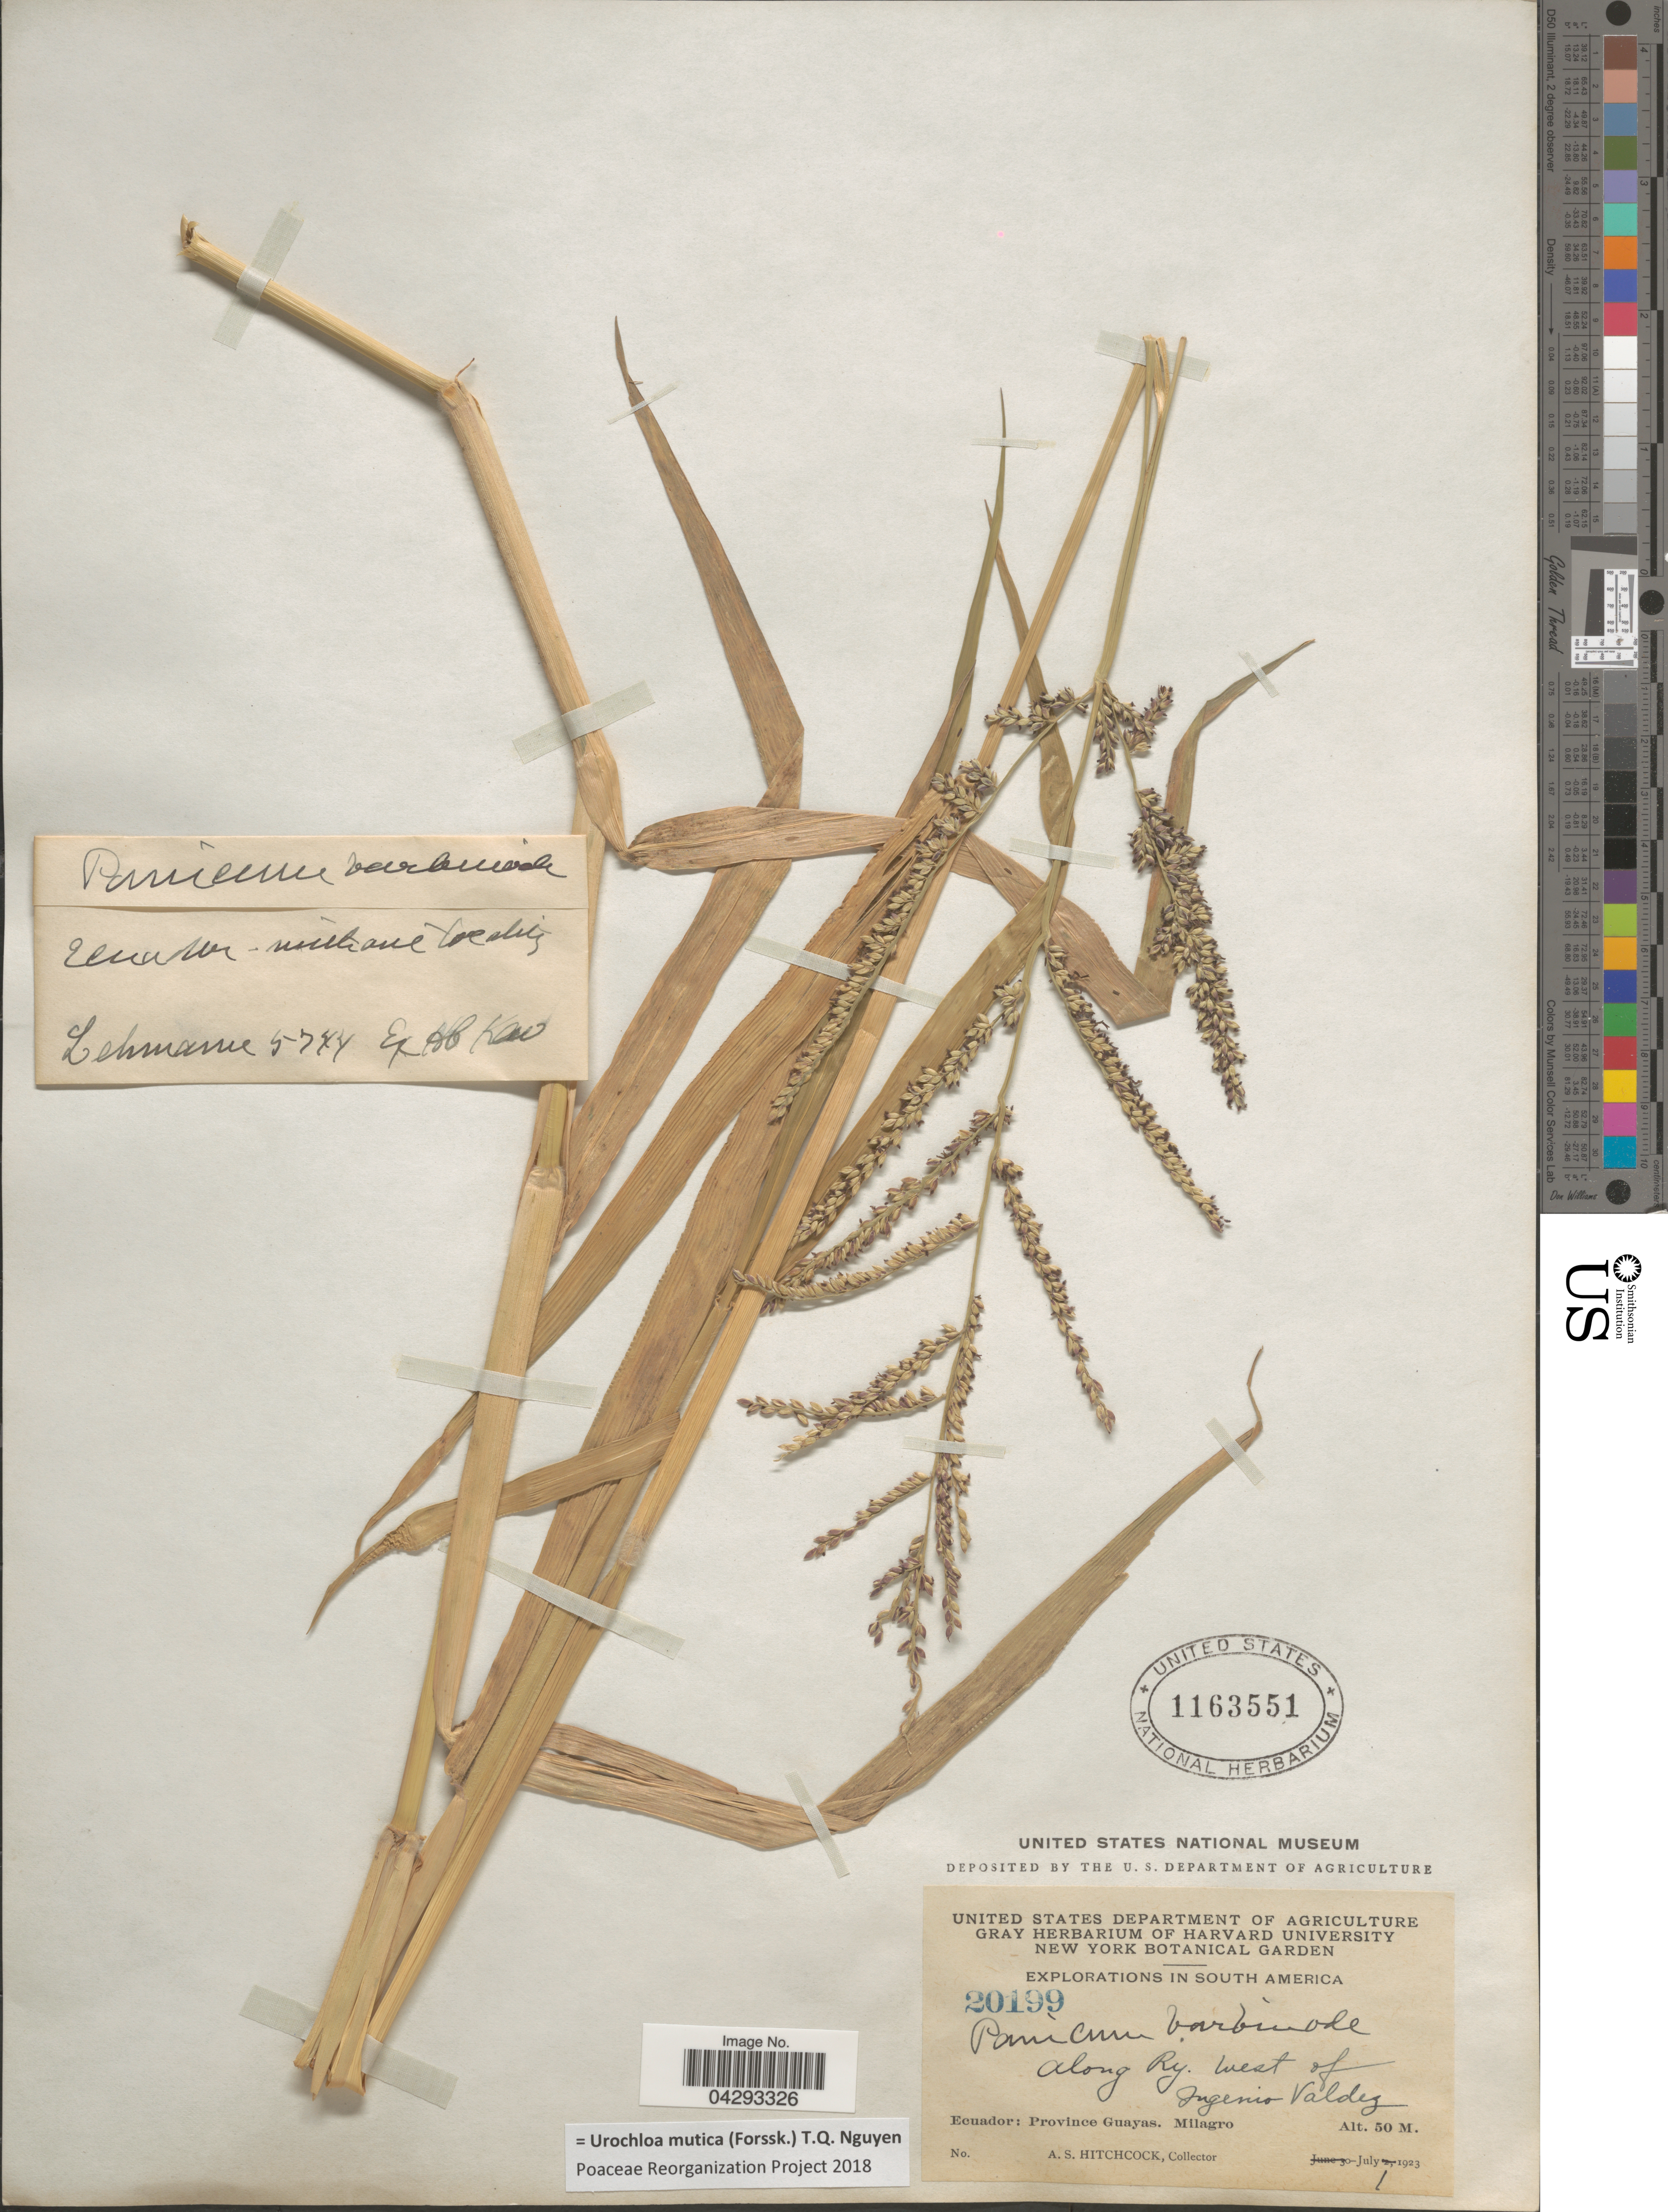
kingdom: Plantae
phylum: Tracheophyta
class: Liliopsida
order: Poales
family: Poaceae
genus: Urochloa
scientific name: Urochloa mutica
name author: (Forssk.) T.Q. Nguyen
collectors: A. S. Hitchcock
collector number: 20199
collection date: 1923-07-01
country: Ecuador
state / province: Guayas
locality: Explorations In South America. Along Ry. West of Ingenio Valdes. Milagro.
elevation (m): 50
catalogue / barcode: US 1163551